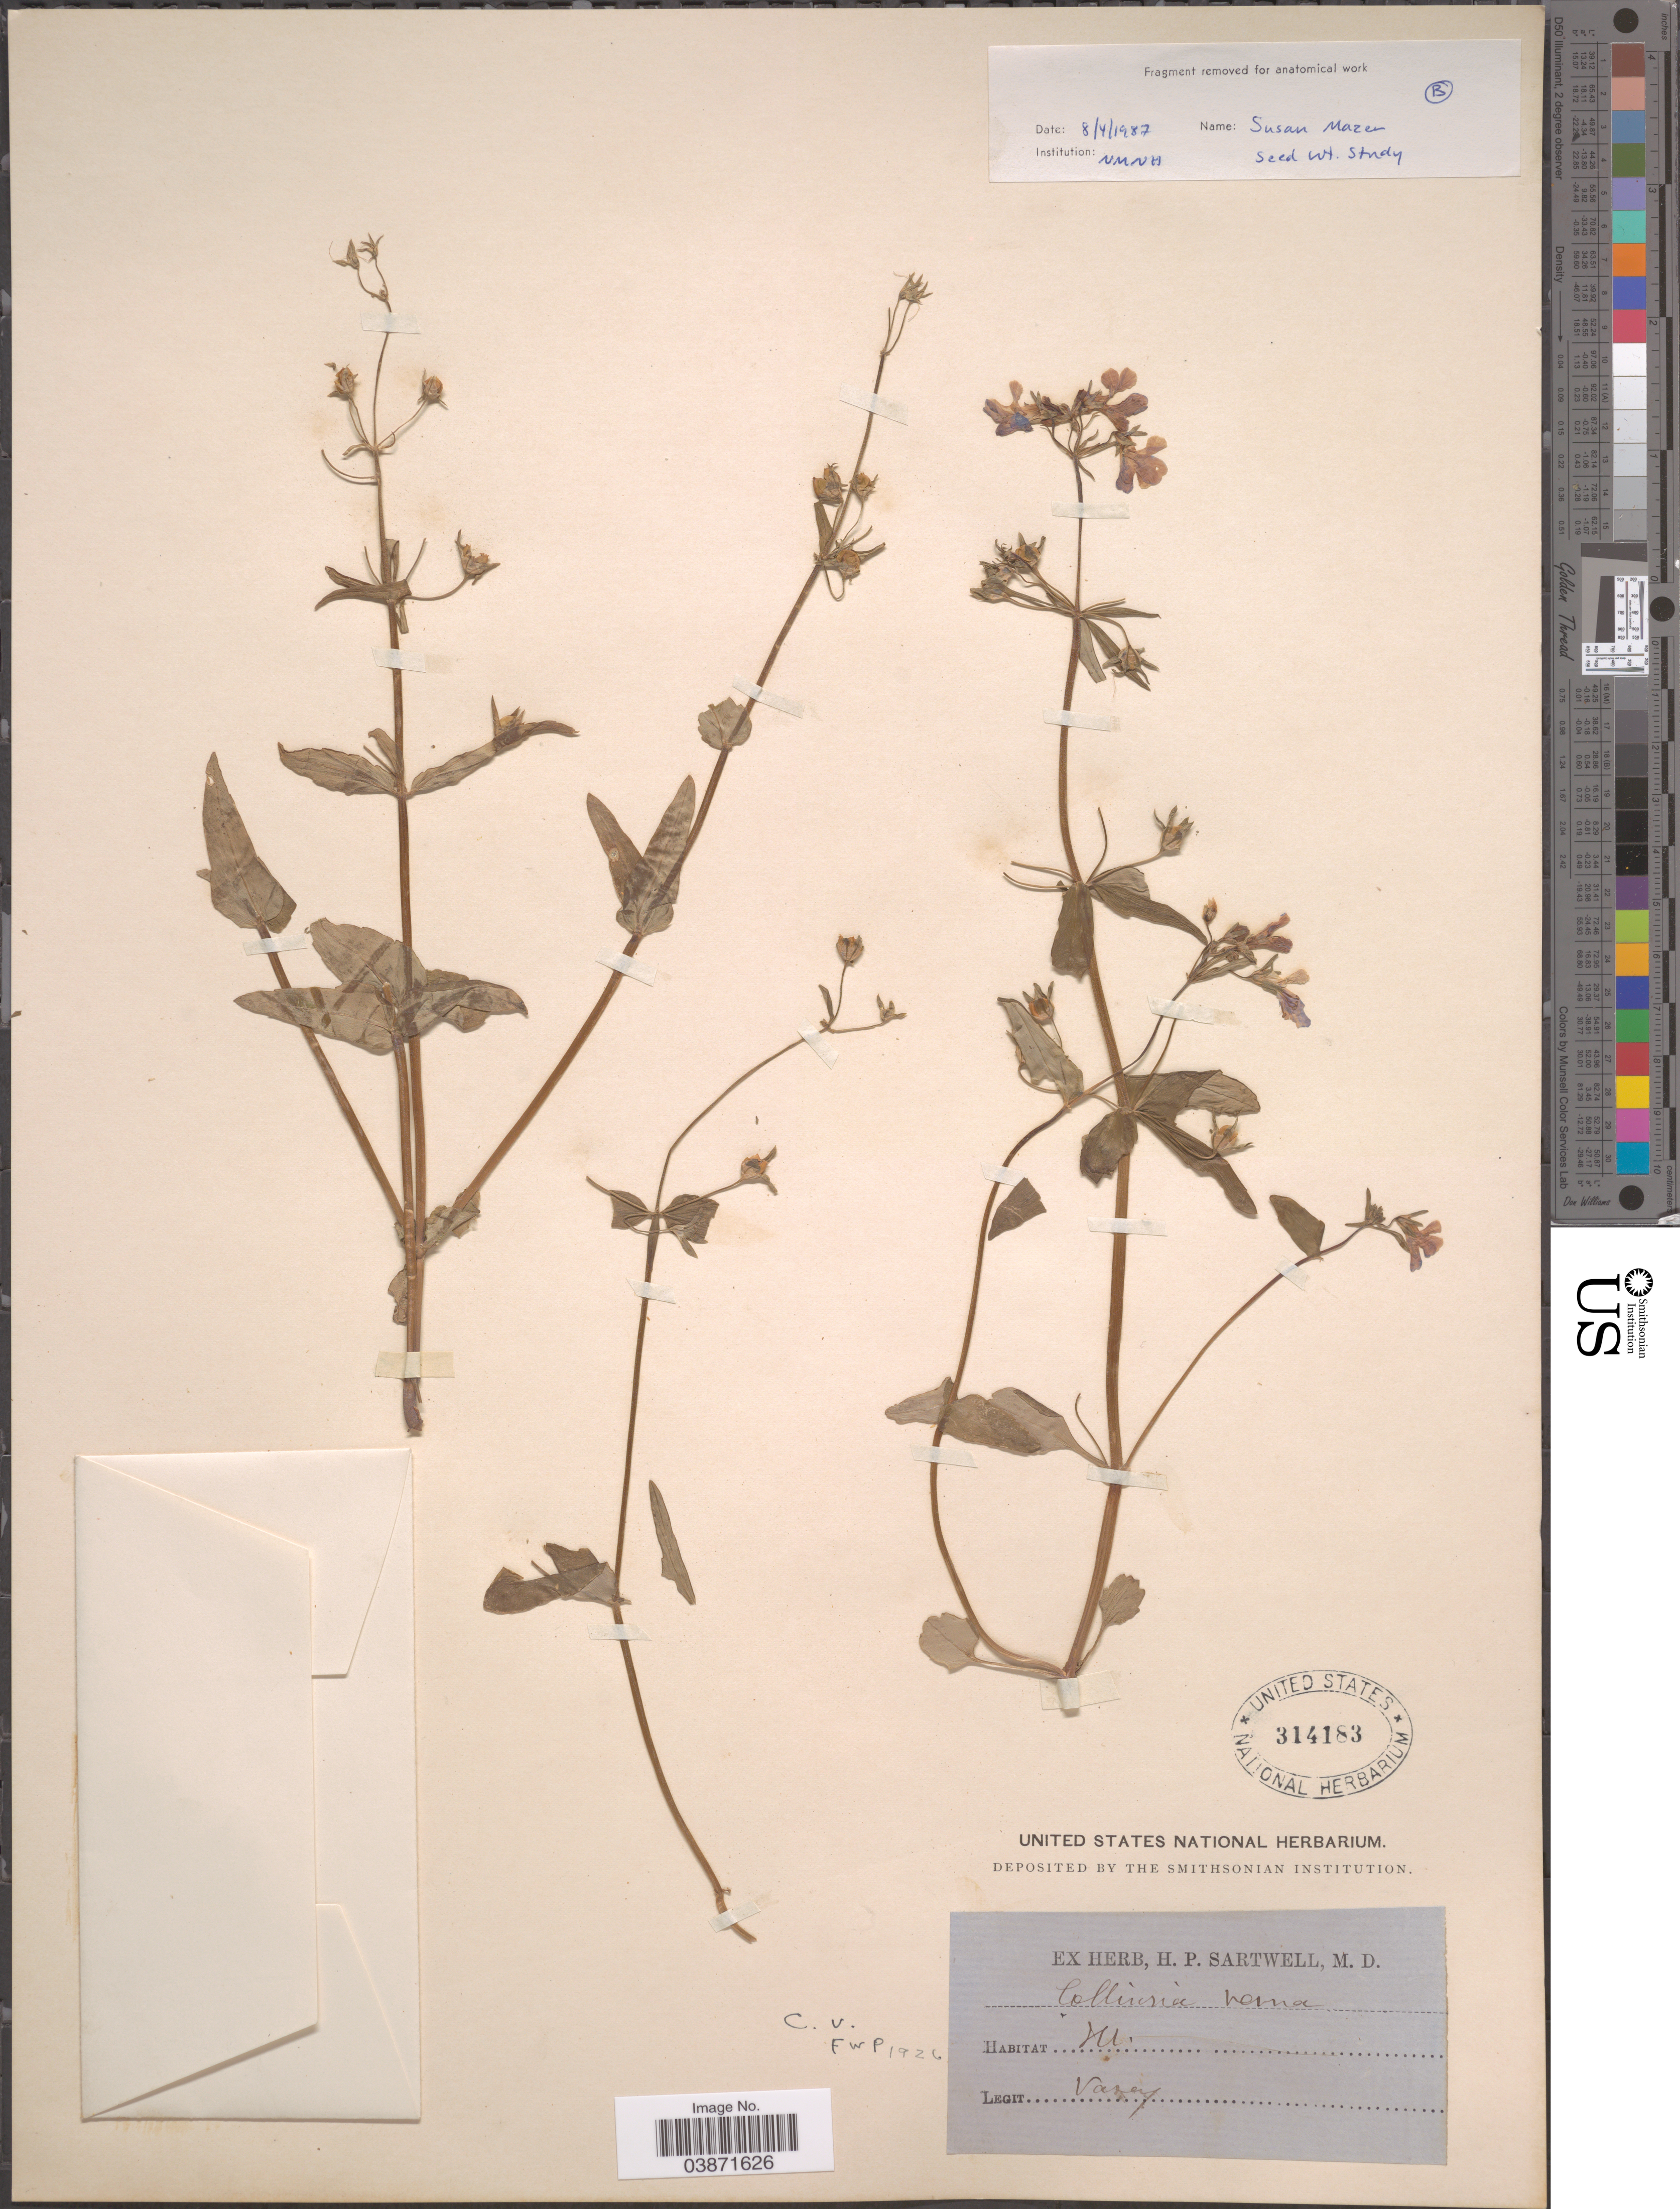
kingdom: Plantae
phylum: Tracheophyta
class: Magnoliopsida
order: Lamiales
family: Plantaginaceae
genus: Collinsia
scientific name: Collinsia verna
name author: Nutt.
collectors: Vasey, --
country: United States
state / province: Illinois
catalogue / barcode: US 314183